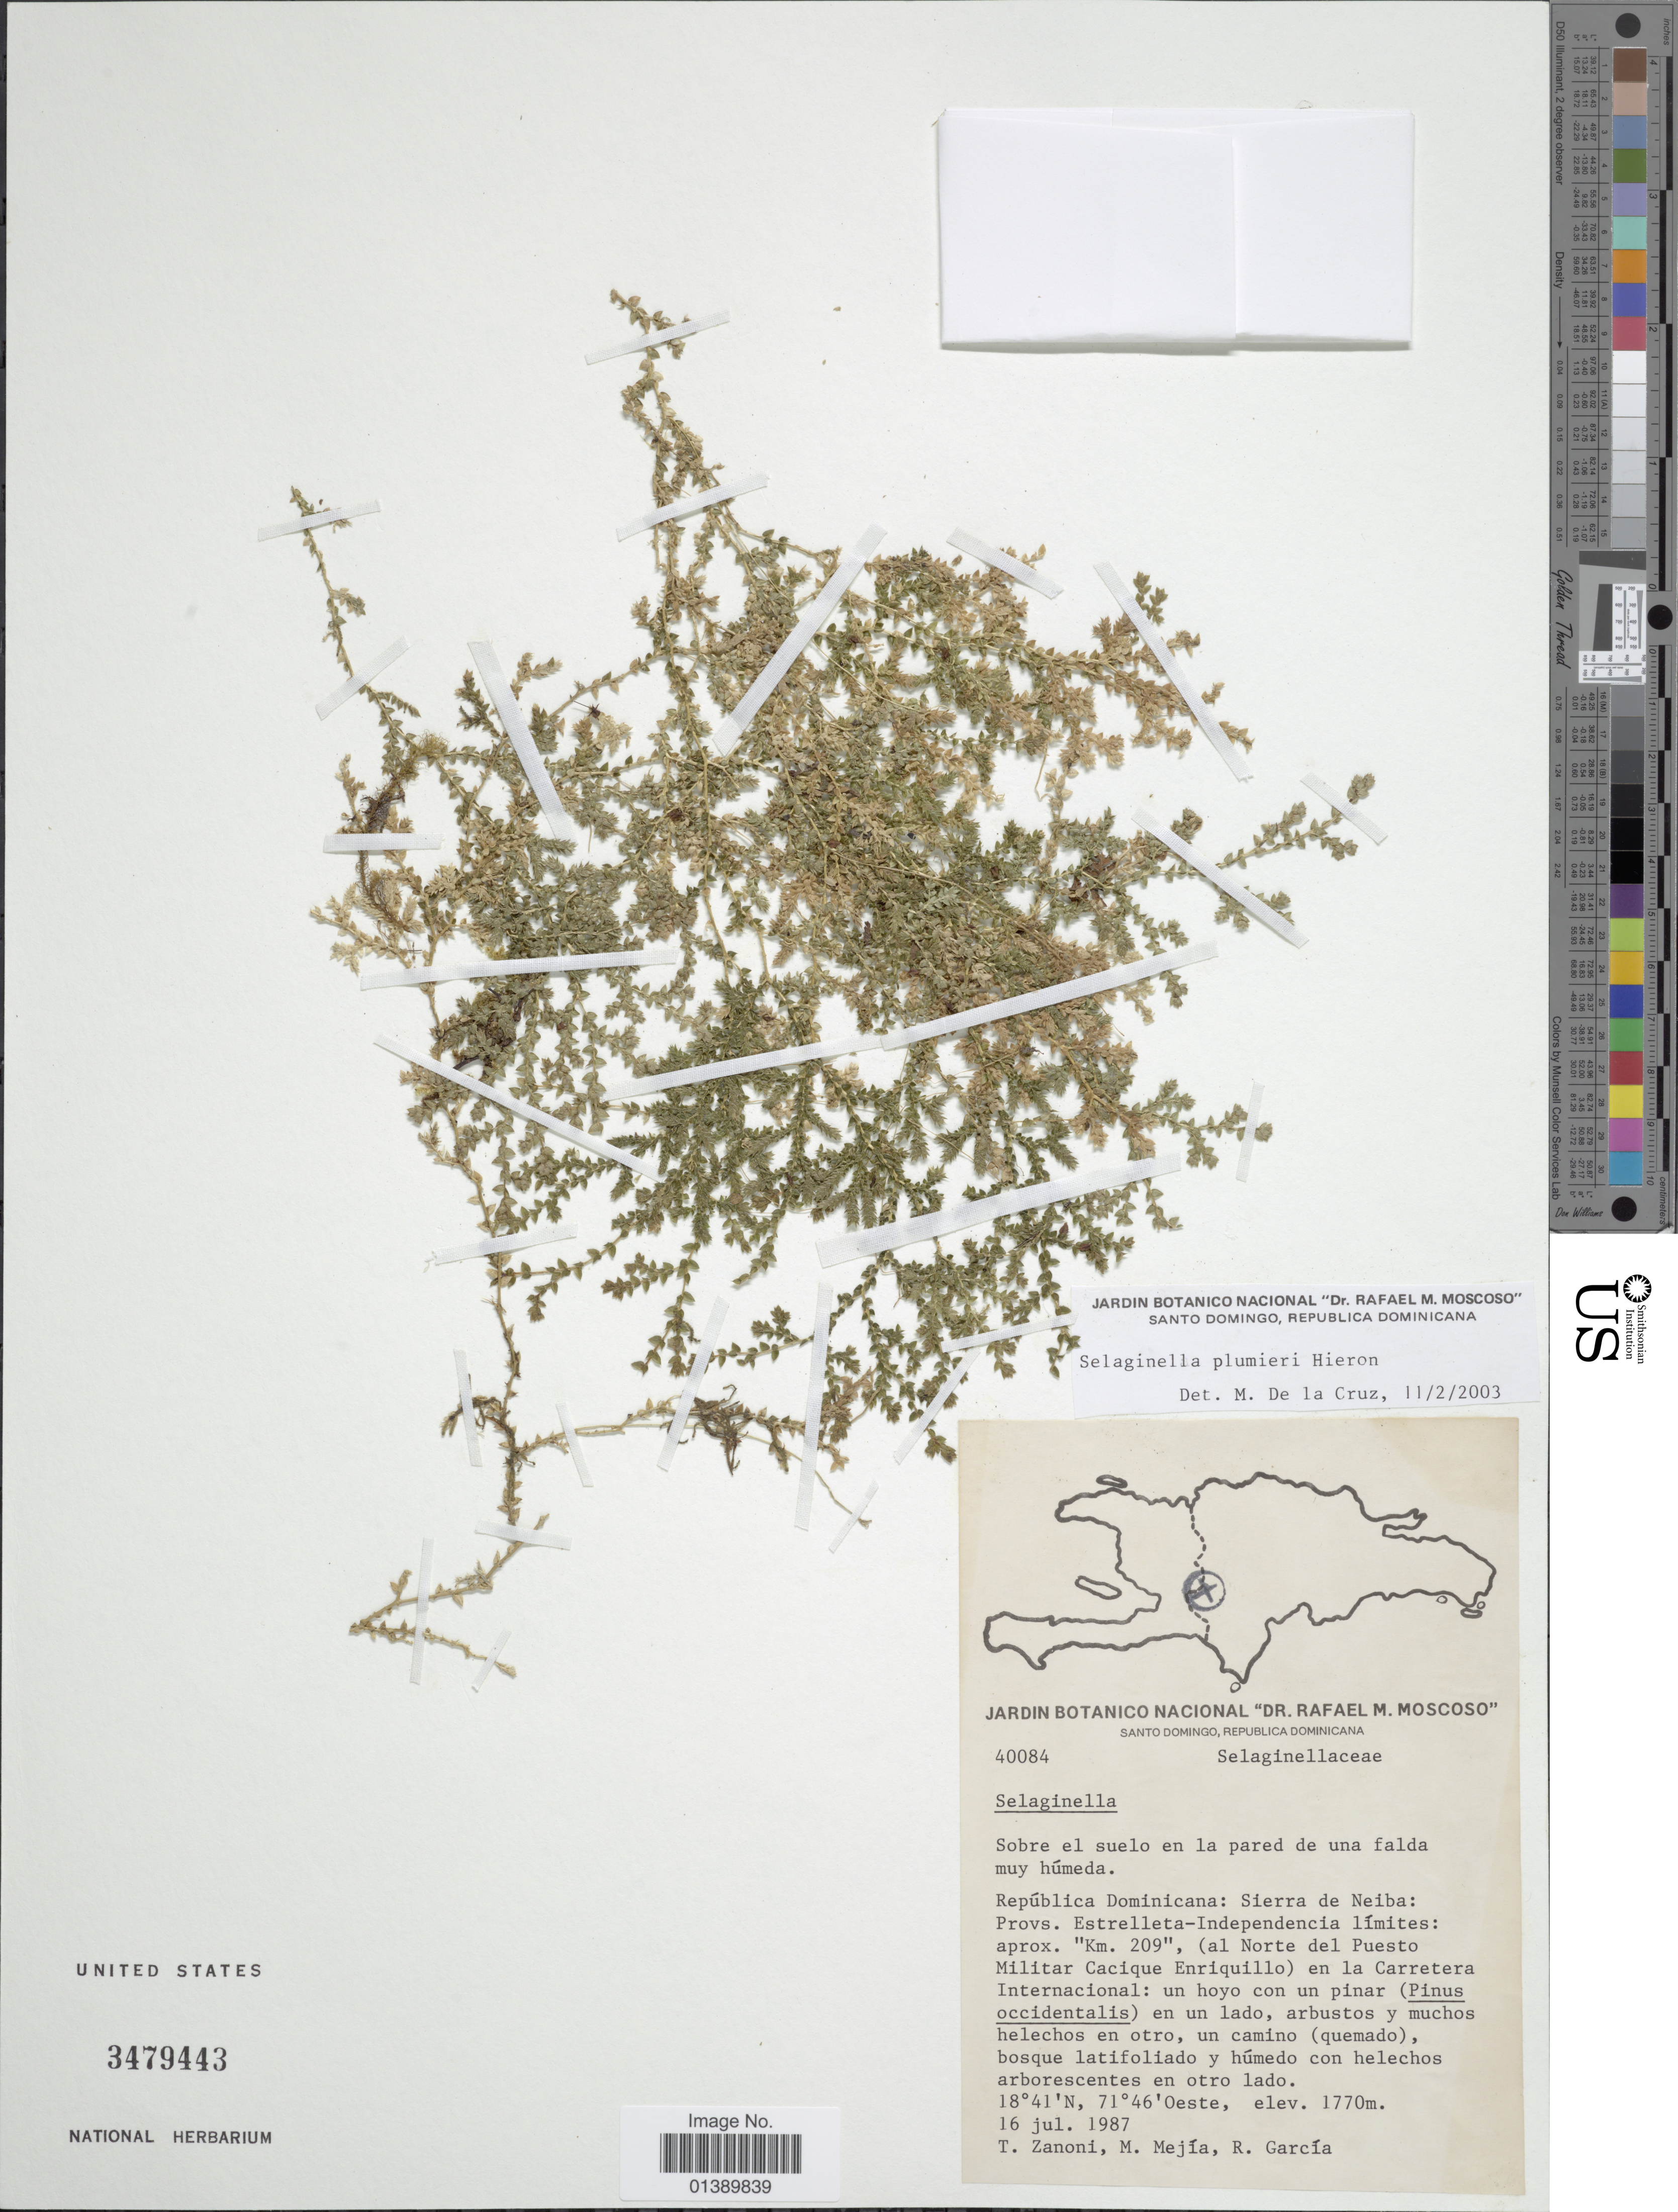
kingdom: Plantae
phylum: Tracheophyta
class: Lycopodiopsida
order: Selaginellales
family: Selaginellaceae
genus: Selaginella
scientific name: Selaginella plumieri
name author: Hieron.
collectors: T. A. Zanoni, M. M. Mejía & R. García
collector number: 40084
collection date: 1987-07-16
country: Dominican Republic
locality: Sierra de Neiba: Provs. Estrelleta-Independencia límites: aprox. 'Km. 209', (al Norte del Puesto Militar cacique En riquillo) en la Carretera Internacional)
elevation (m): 1770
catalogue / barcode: US 3479443